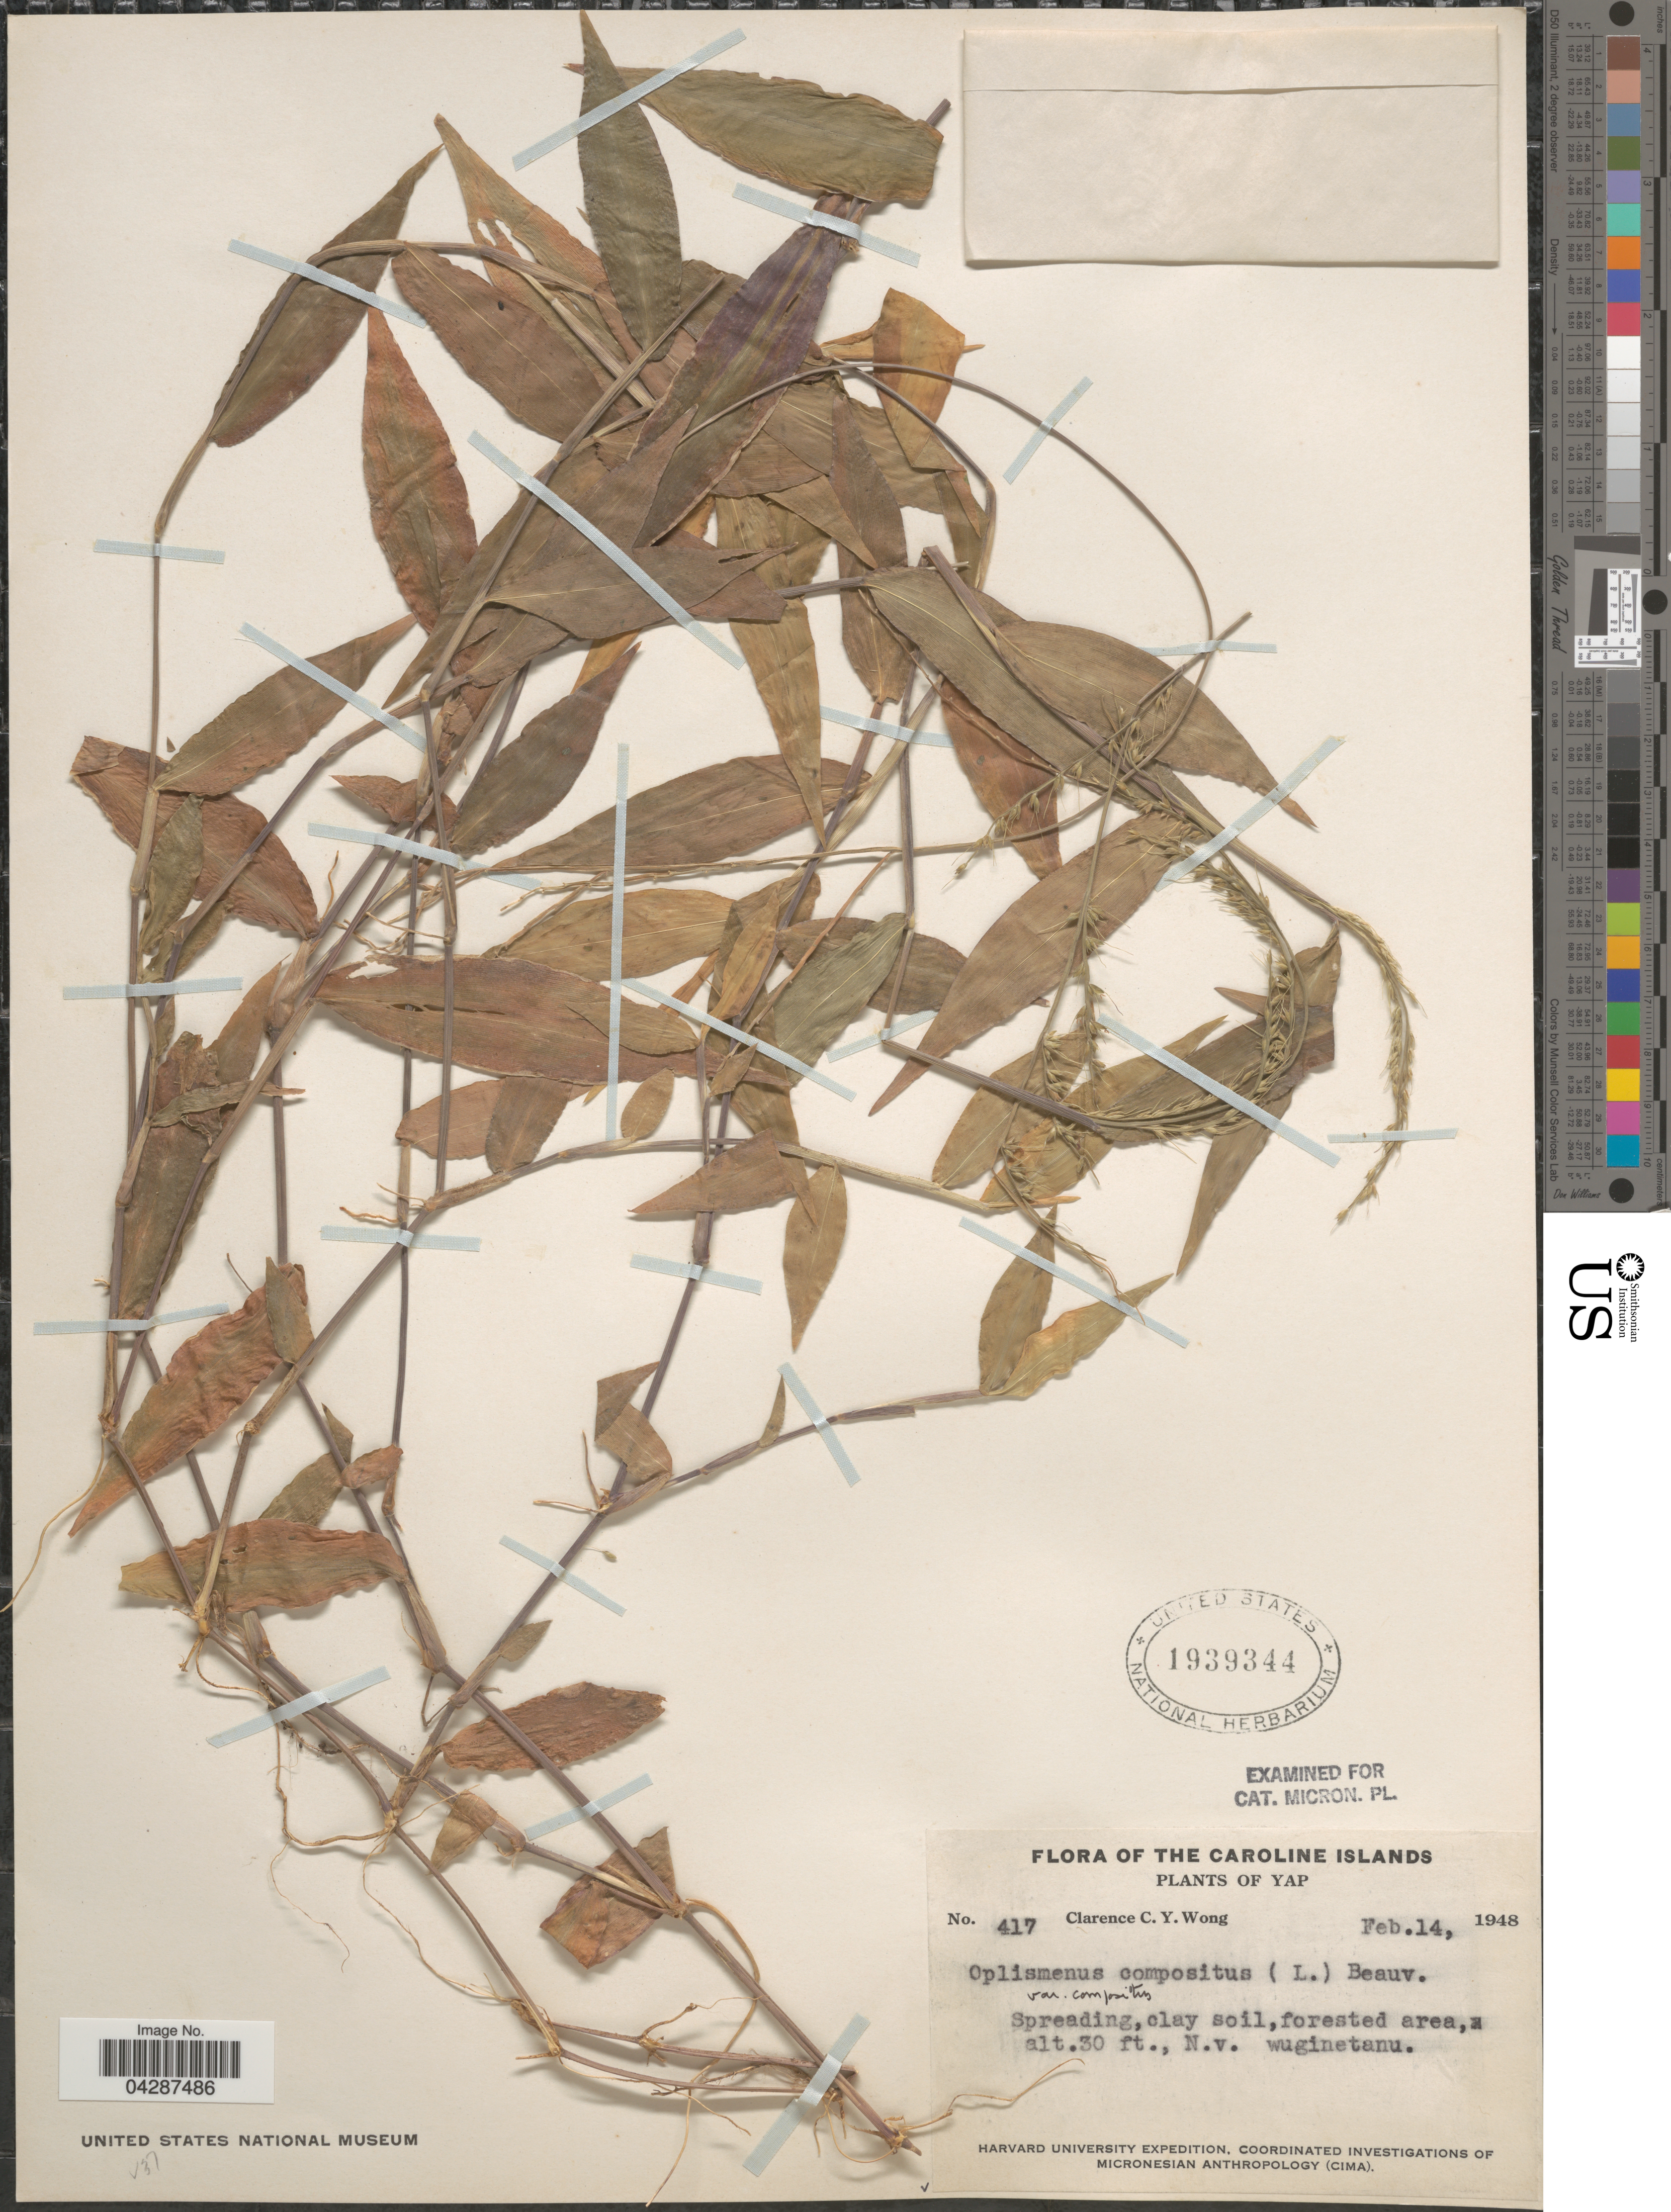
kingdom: Plantae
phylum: Tracheophyta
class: Liliopsida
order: Poales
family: Poaceae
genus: Oplismenus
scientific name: Oplismenus compositus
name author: (L.) P. Beauv.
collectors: C. Y. C. Wong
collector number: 417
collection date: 1948-02-14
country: Micronesia, Federated States of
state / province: Yap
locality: The Caroline Islands. Harvard University Expedition.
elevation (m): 9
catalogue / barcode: US 1939344